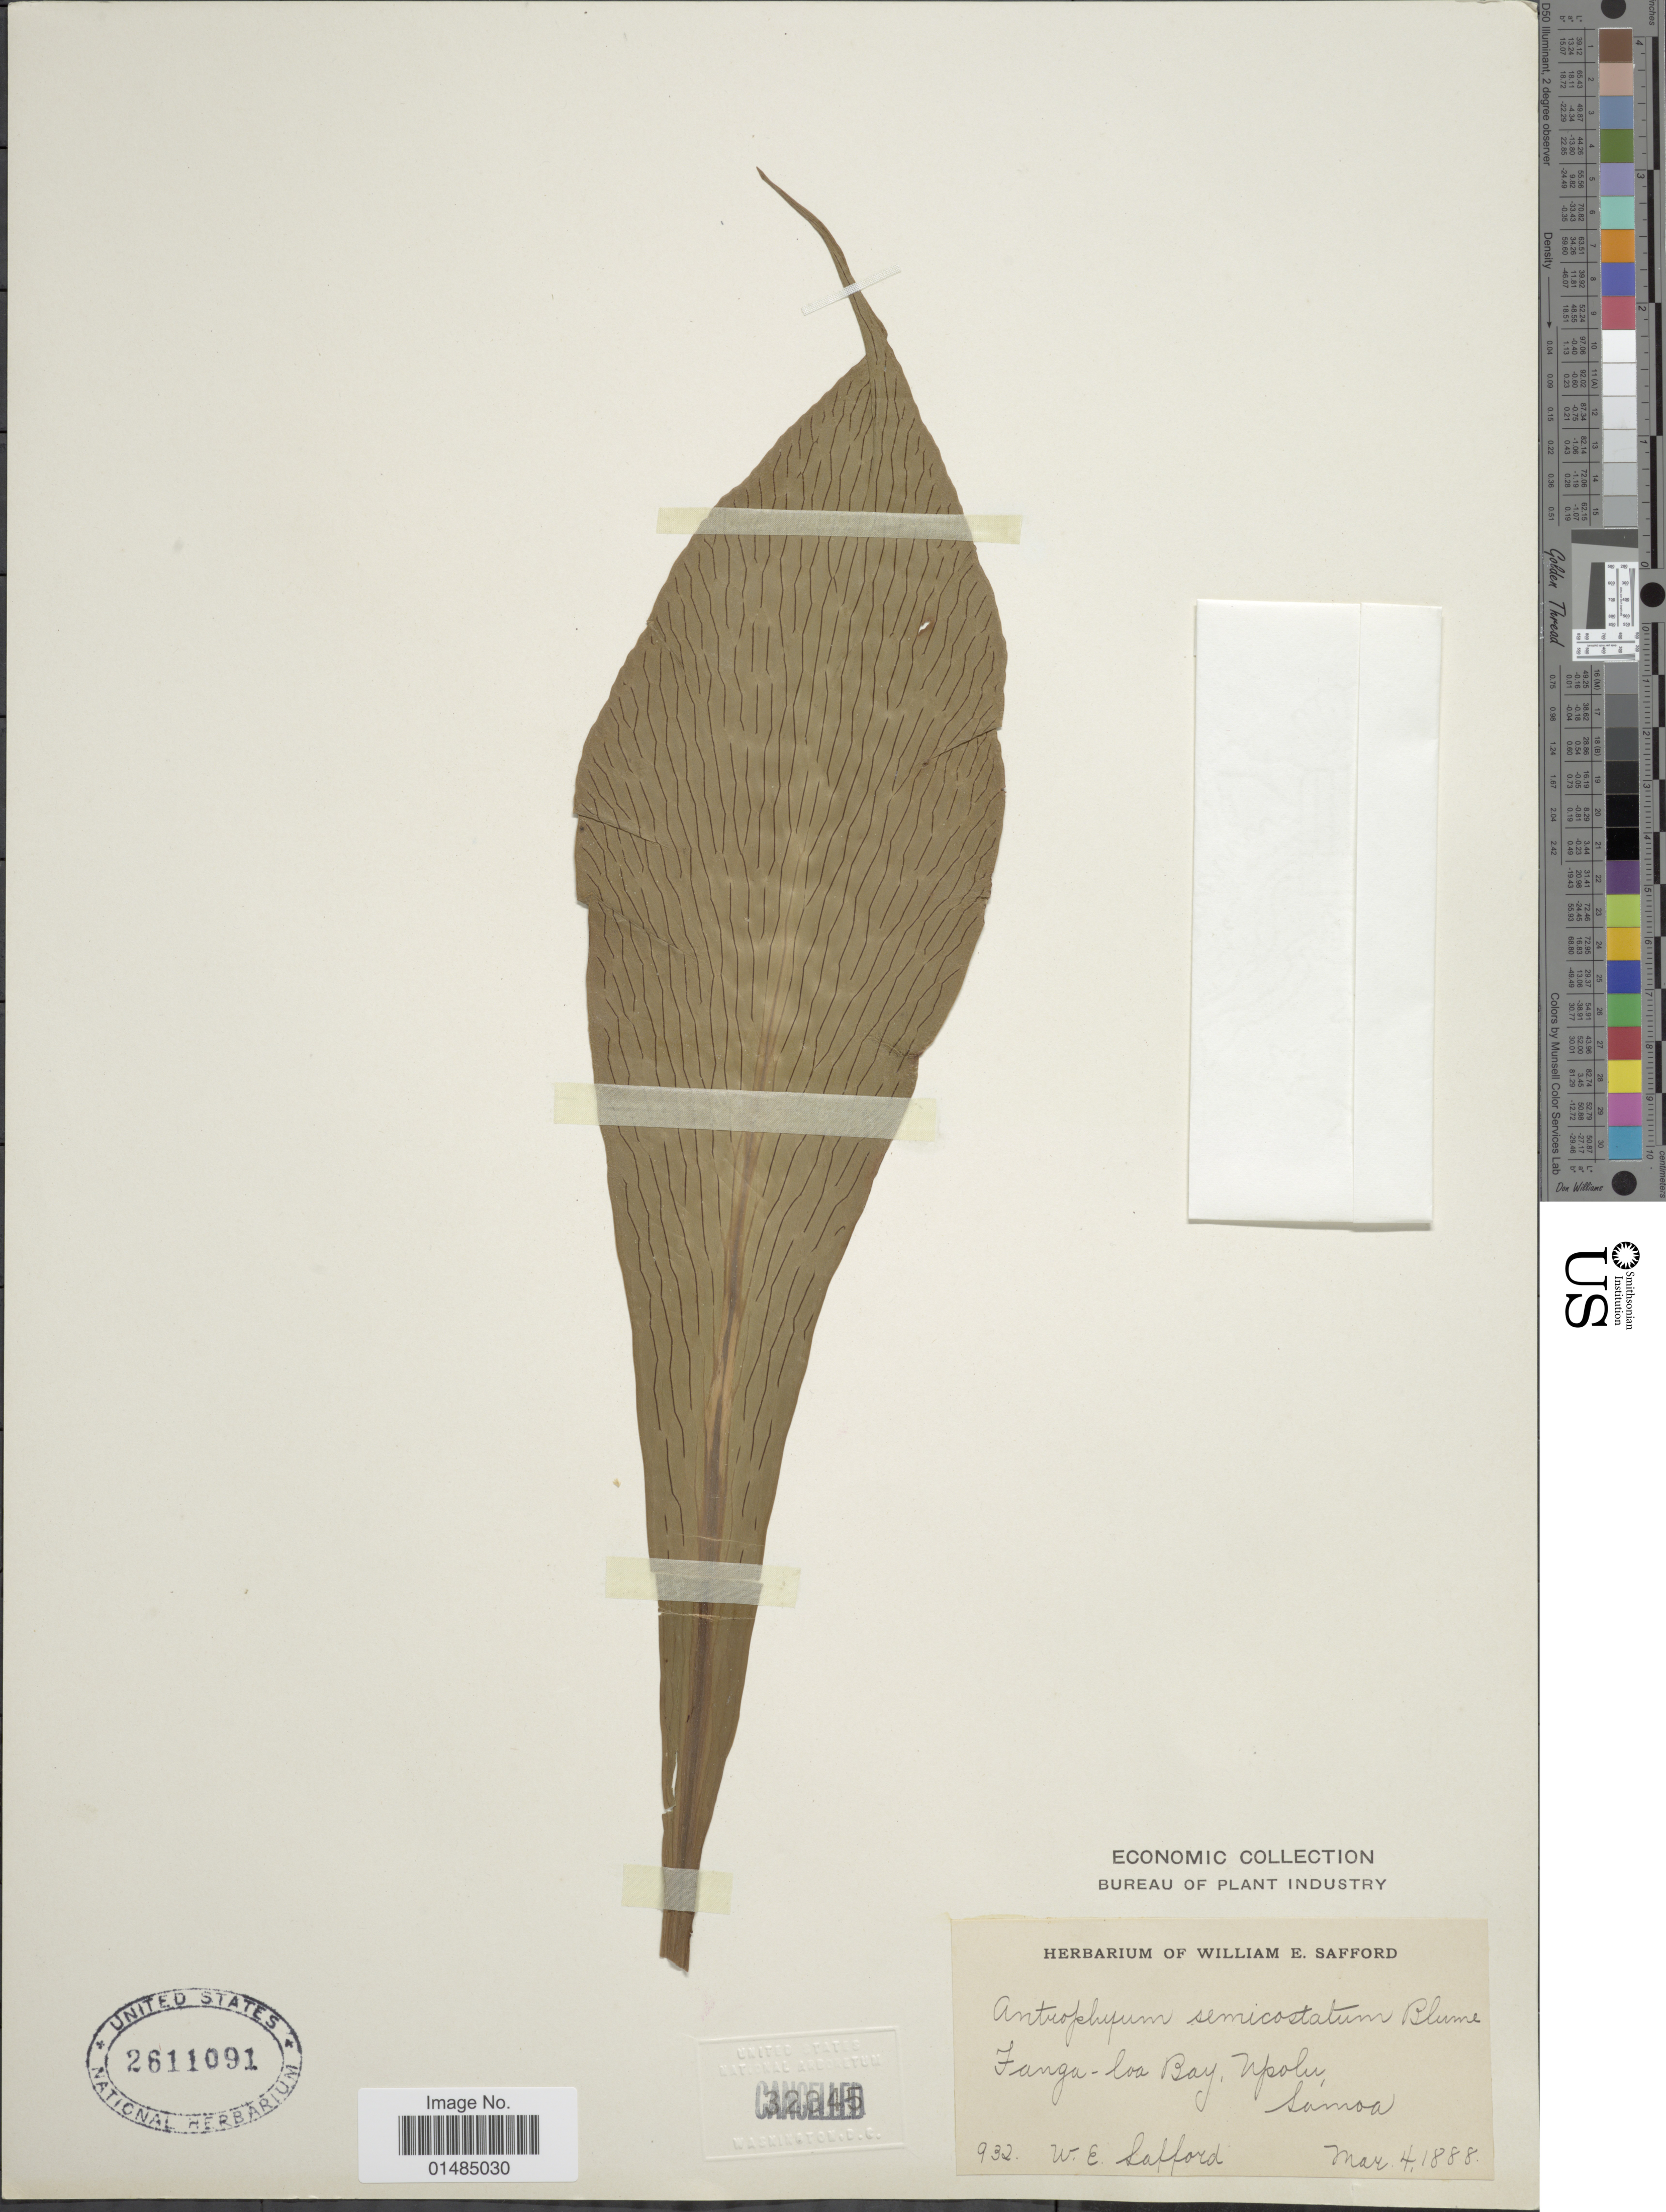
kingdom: Plantae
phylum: Tracheophyta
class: Polypodiopsida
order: Polypodiales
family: Pteridaceae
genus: Antrophyum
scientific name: Antrophyum alatum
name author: Brack. in Wilkes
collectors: W. E. Safford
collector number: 932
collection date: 1888-03-04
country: Samoa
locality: Fangaloa Bay, Upolu, Samoa.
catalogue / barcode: US 2611091